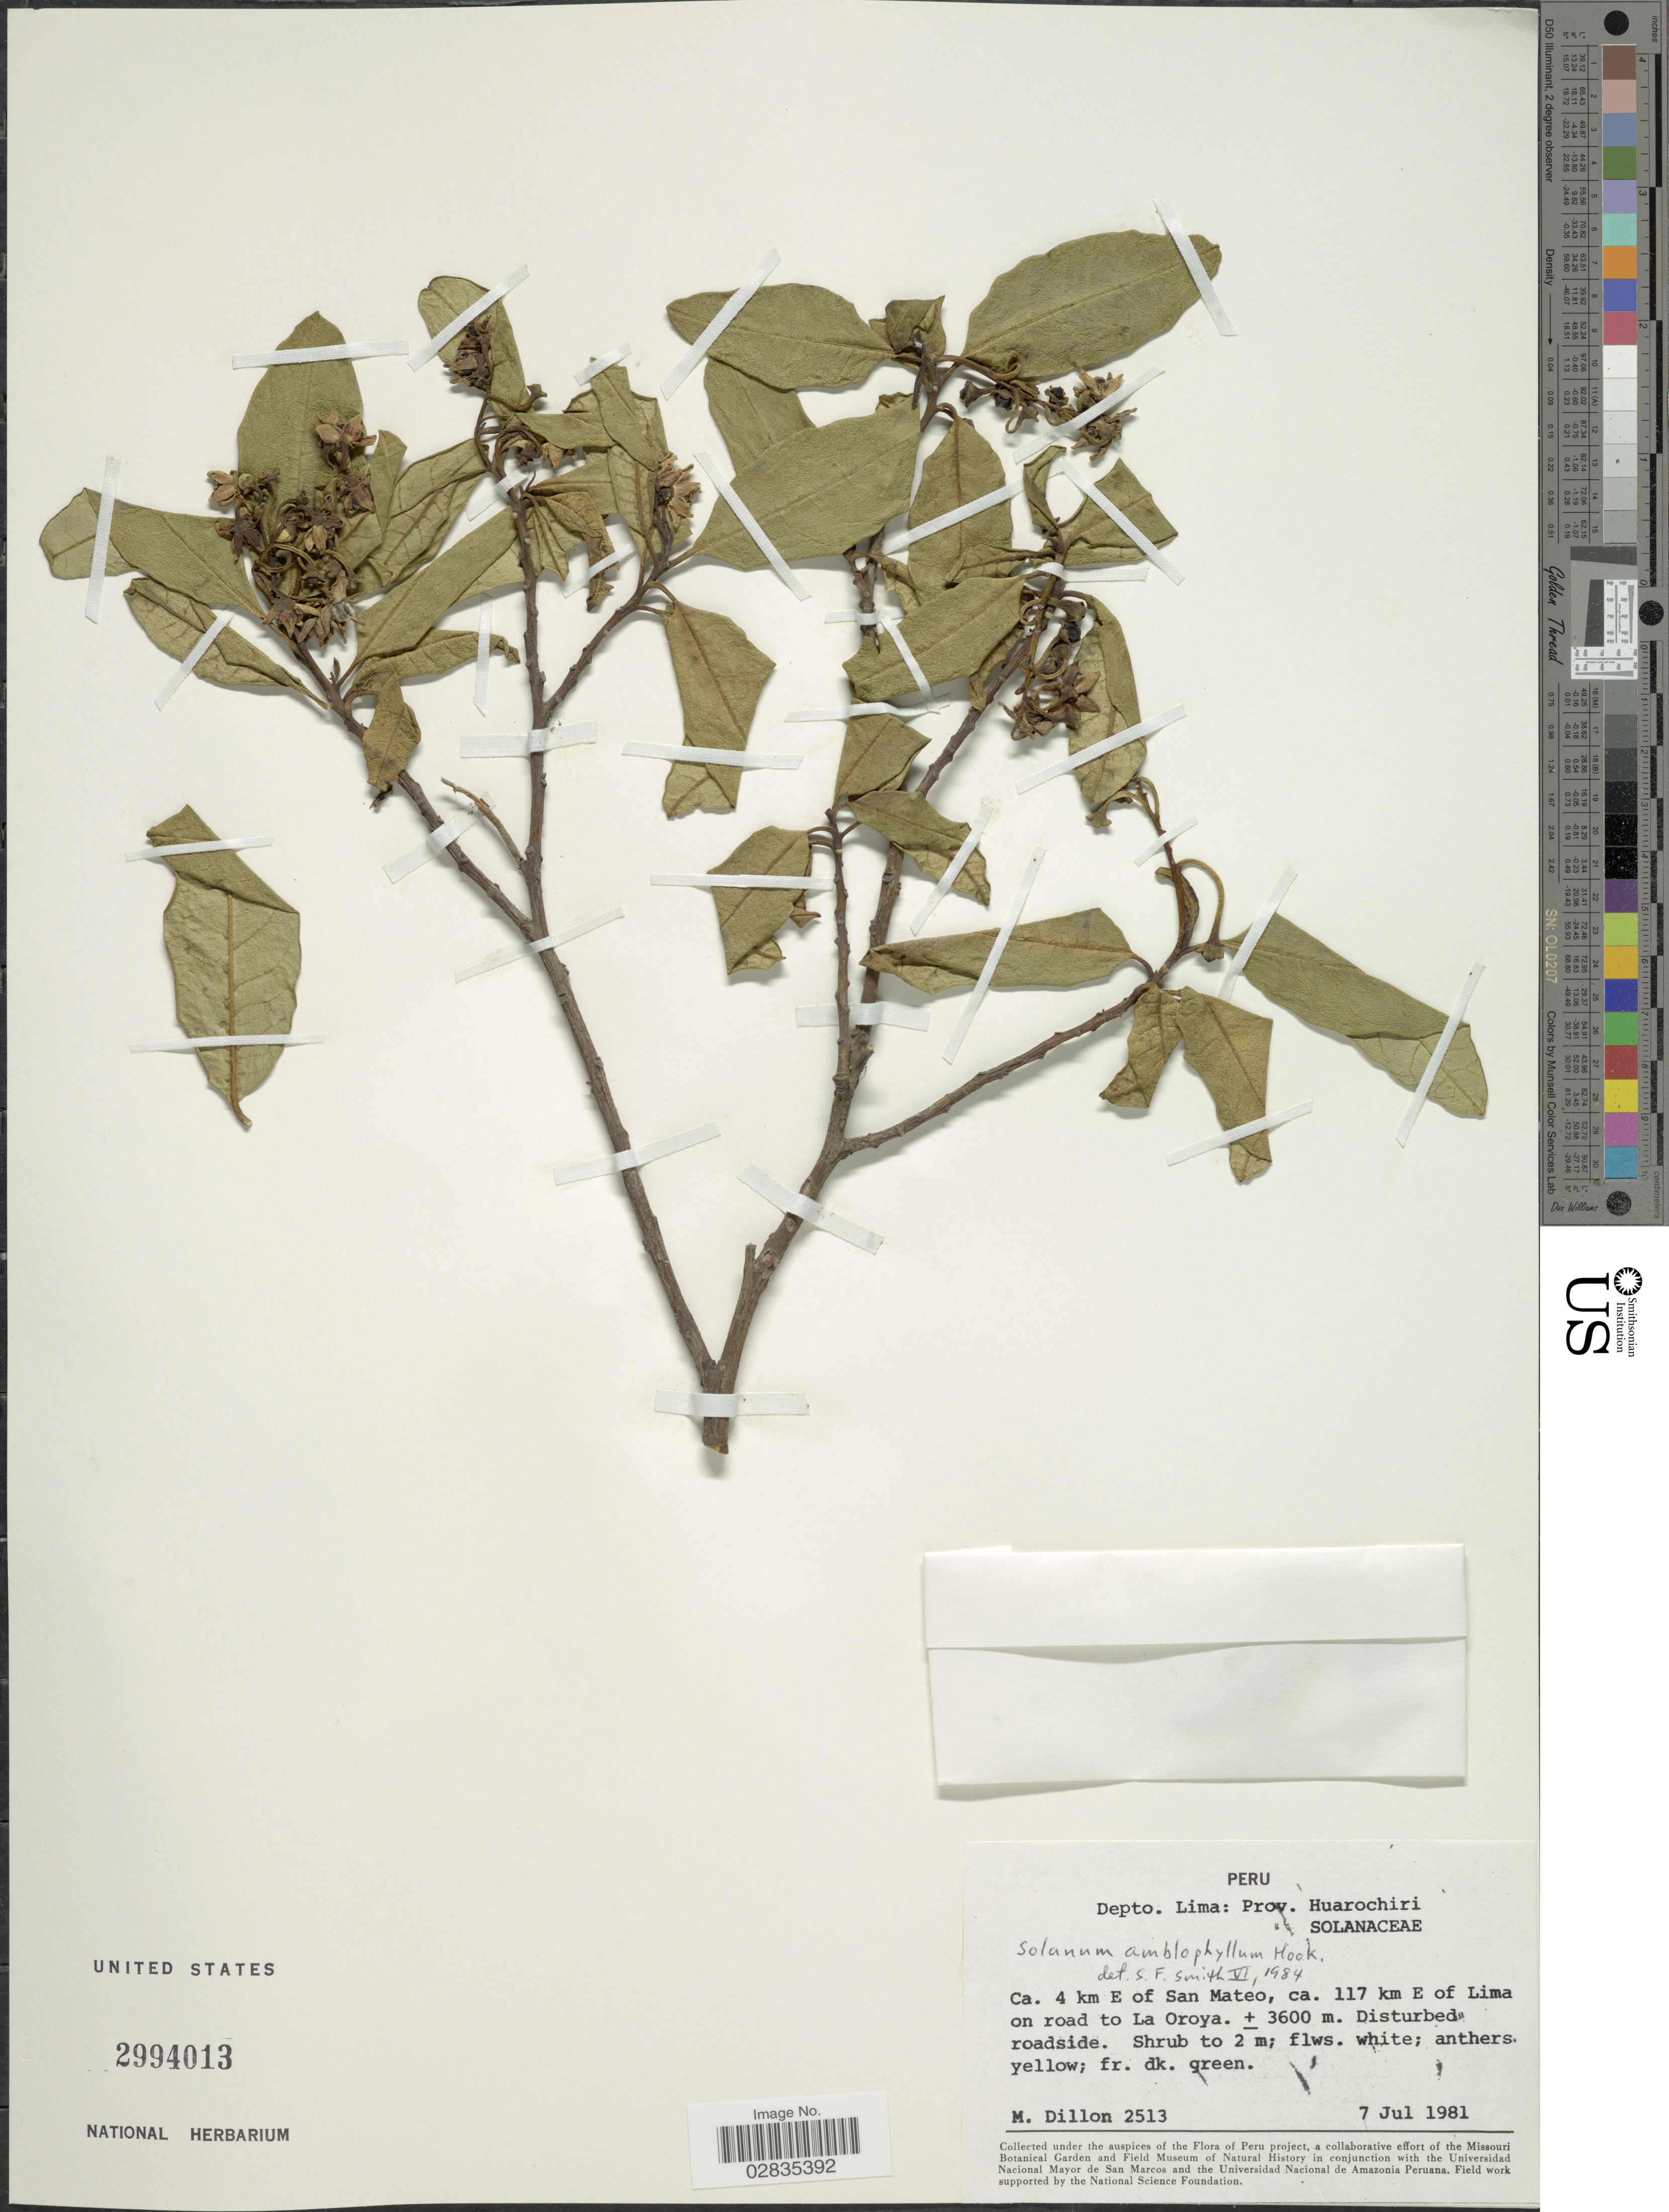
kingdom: Plantae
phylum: Tracheophyta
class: Magnoliopsida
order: Solanales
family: Solanaceae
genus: Solanum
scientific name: Solanum amblophyllum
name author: Benth.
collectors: M. O. Dillon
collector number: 2513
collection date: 1981-07-07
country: Peru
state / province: Lima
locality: Depto. Lima: Prov. Huarochiri. Ca. 4 km E of San Mateo, ca. 117 km E of Lima on road to La Oroya.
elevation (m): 3600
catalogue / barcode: US 2994013